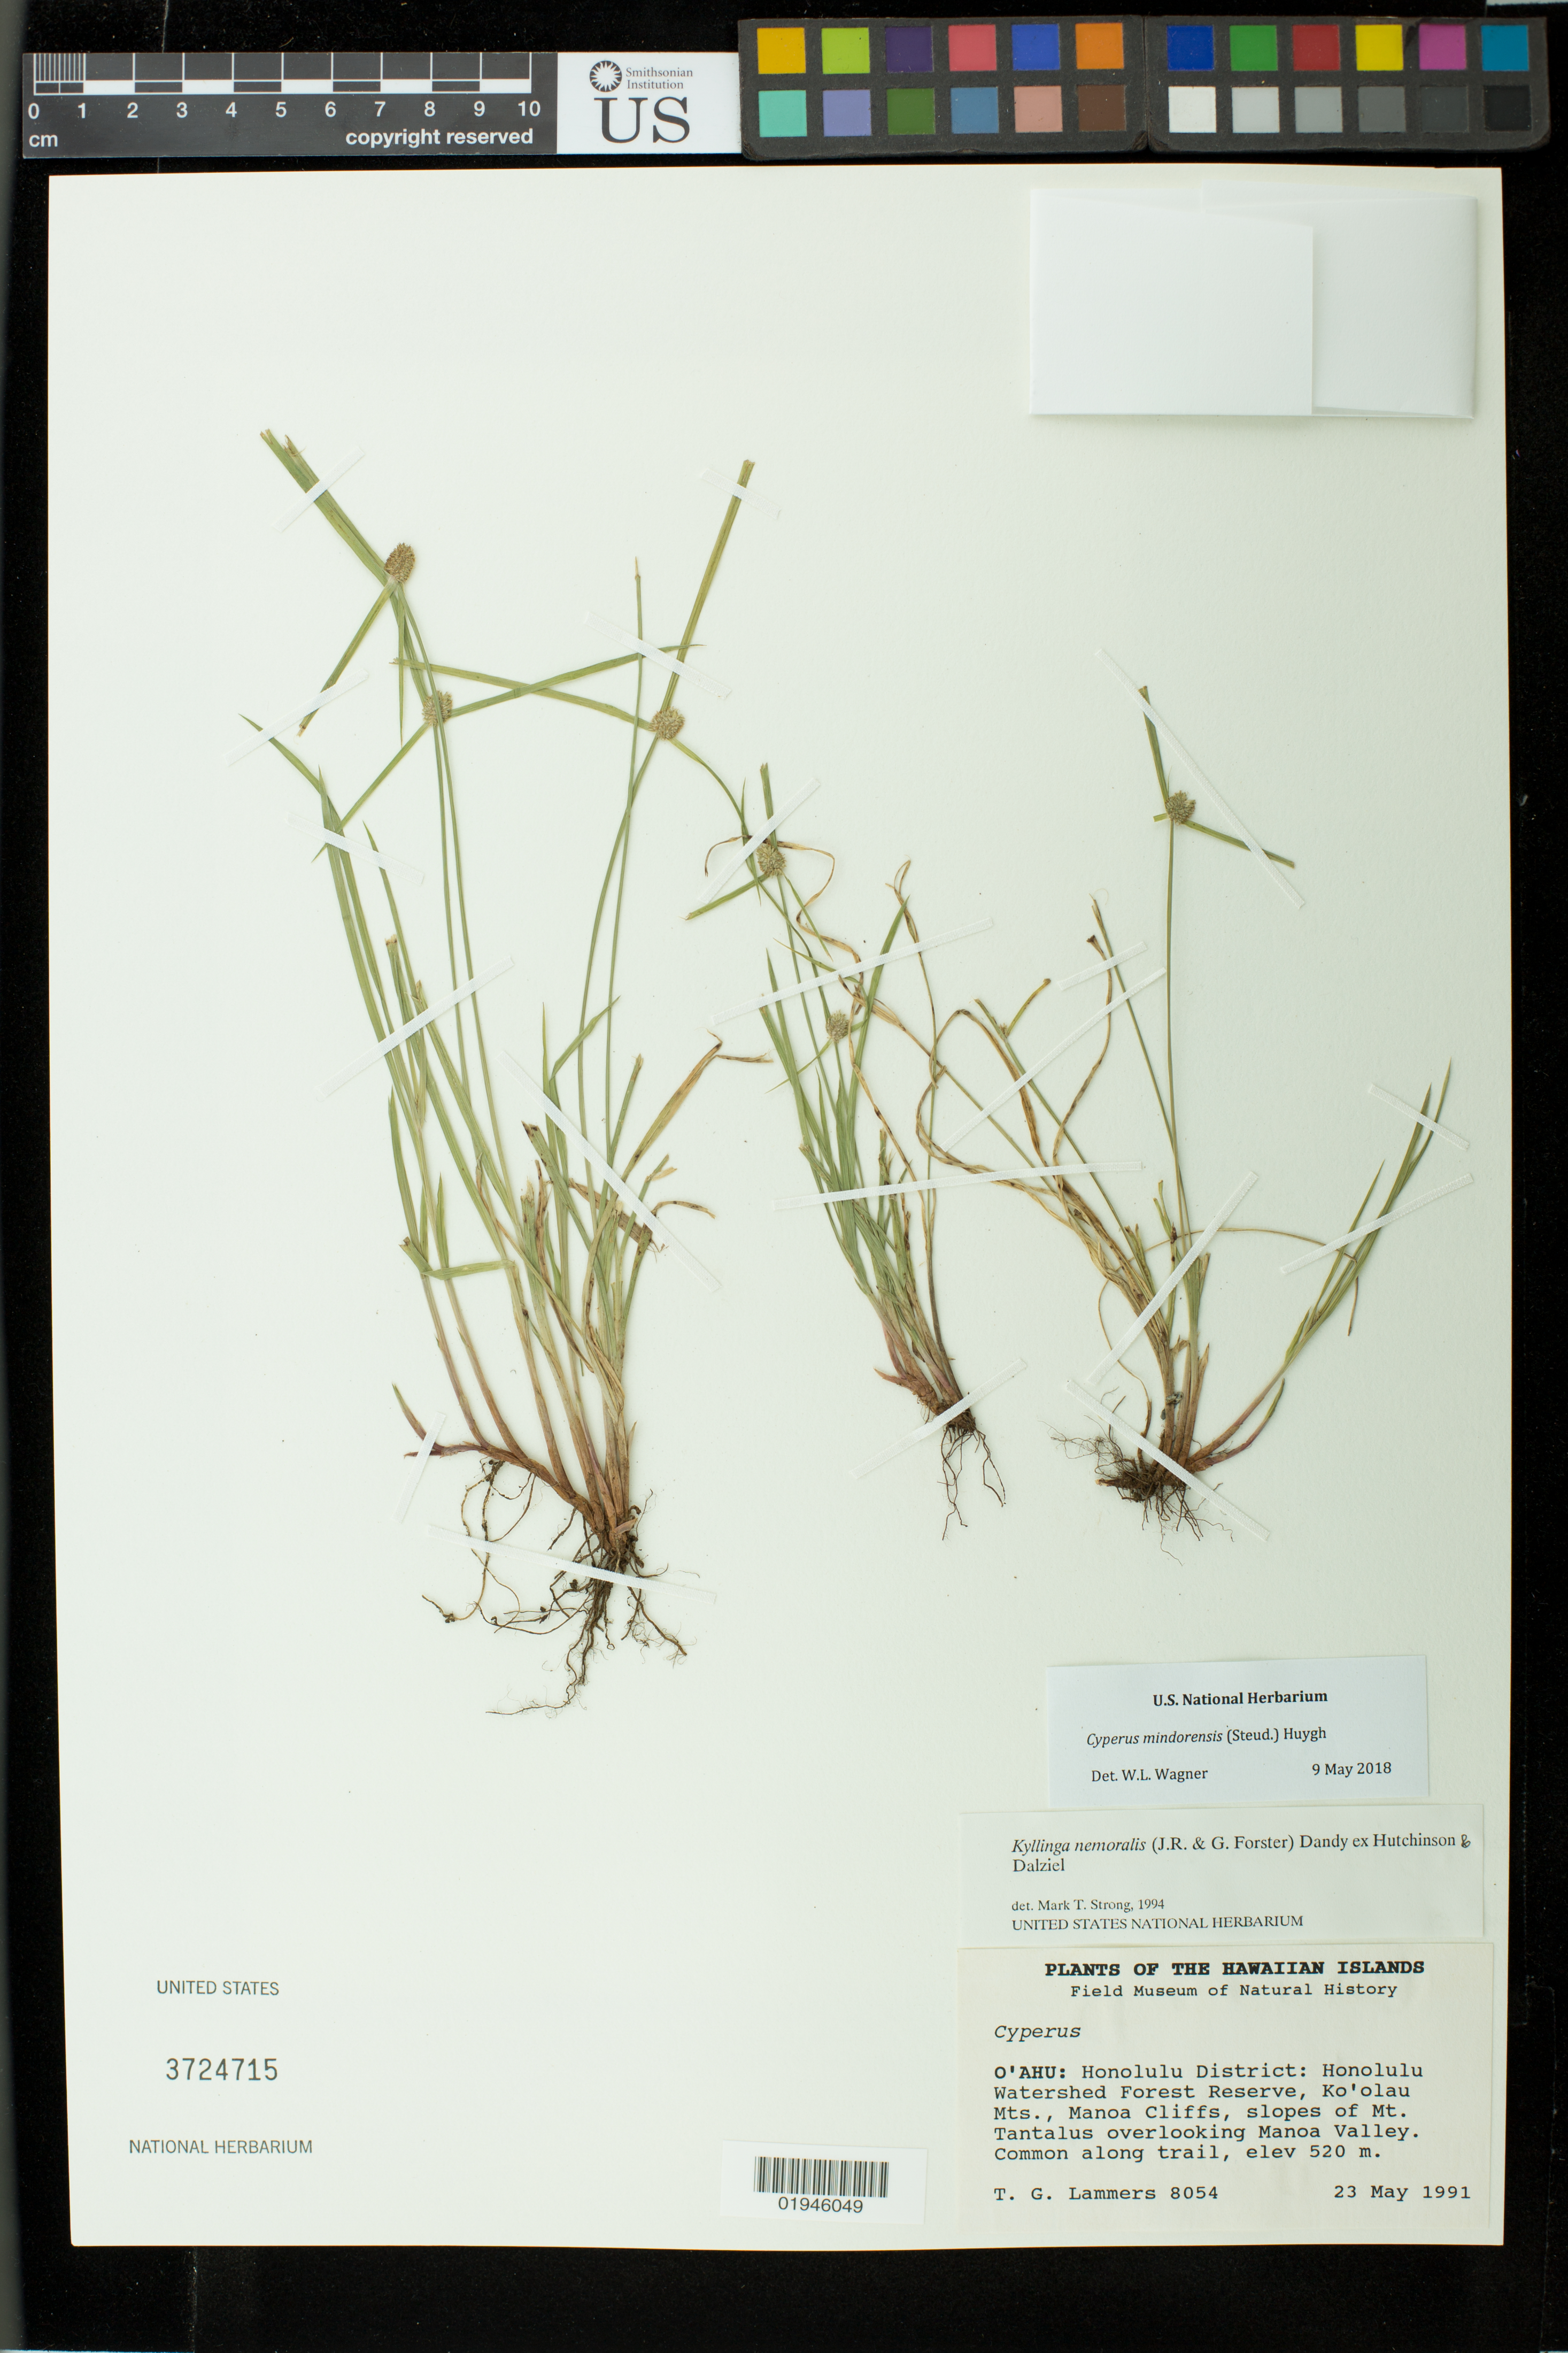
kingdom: Plantae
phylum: Tracheophyta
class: Liliopsida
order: Poales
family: Cyperaceae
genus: Cyperus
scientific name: Cyperus mindorensis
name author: (Steud.) Huygh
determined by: Wagner, W. L., (BOT), Smithsonian Institution - National Museum of Natural History (UNITED STATES)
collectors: T. G. Lammers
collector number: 8054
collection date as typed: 23 May 1991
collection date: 1991-05-23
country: United States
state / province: Hawaii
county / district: Honolulu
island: Oahu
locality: Honolulu Dist., Honolulu Watershed Forest Reserve, Koolau Mts, Manoa Cliffs Trail, slopes of Mt. Tantalus overlooking Manoa Valley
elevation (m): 520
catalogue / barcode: US 3724715